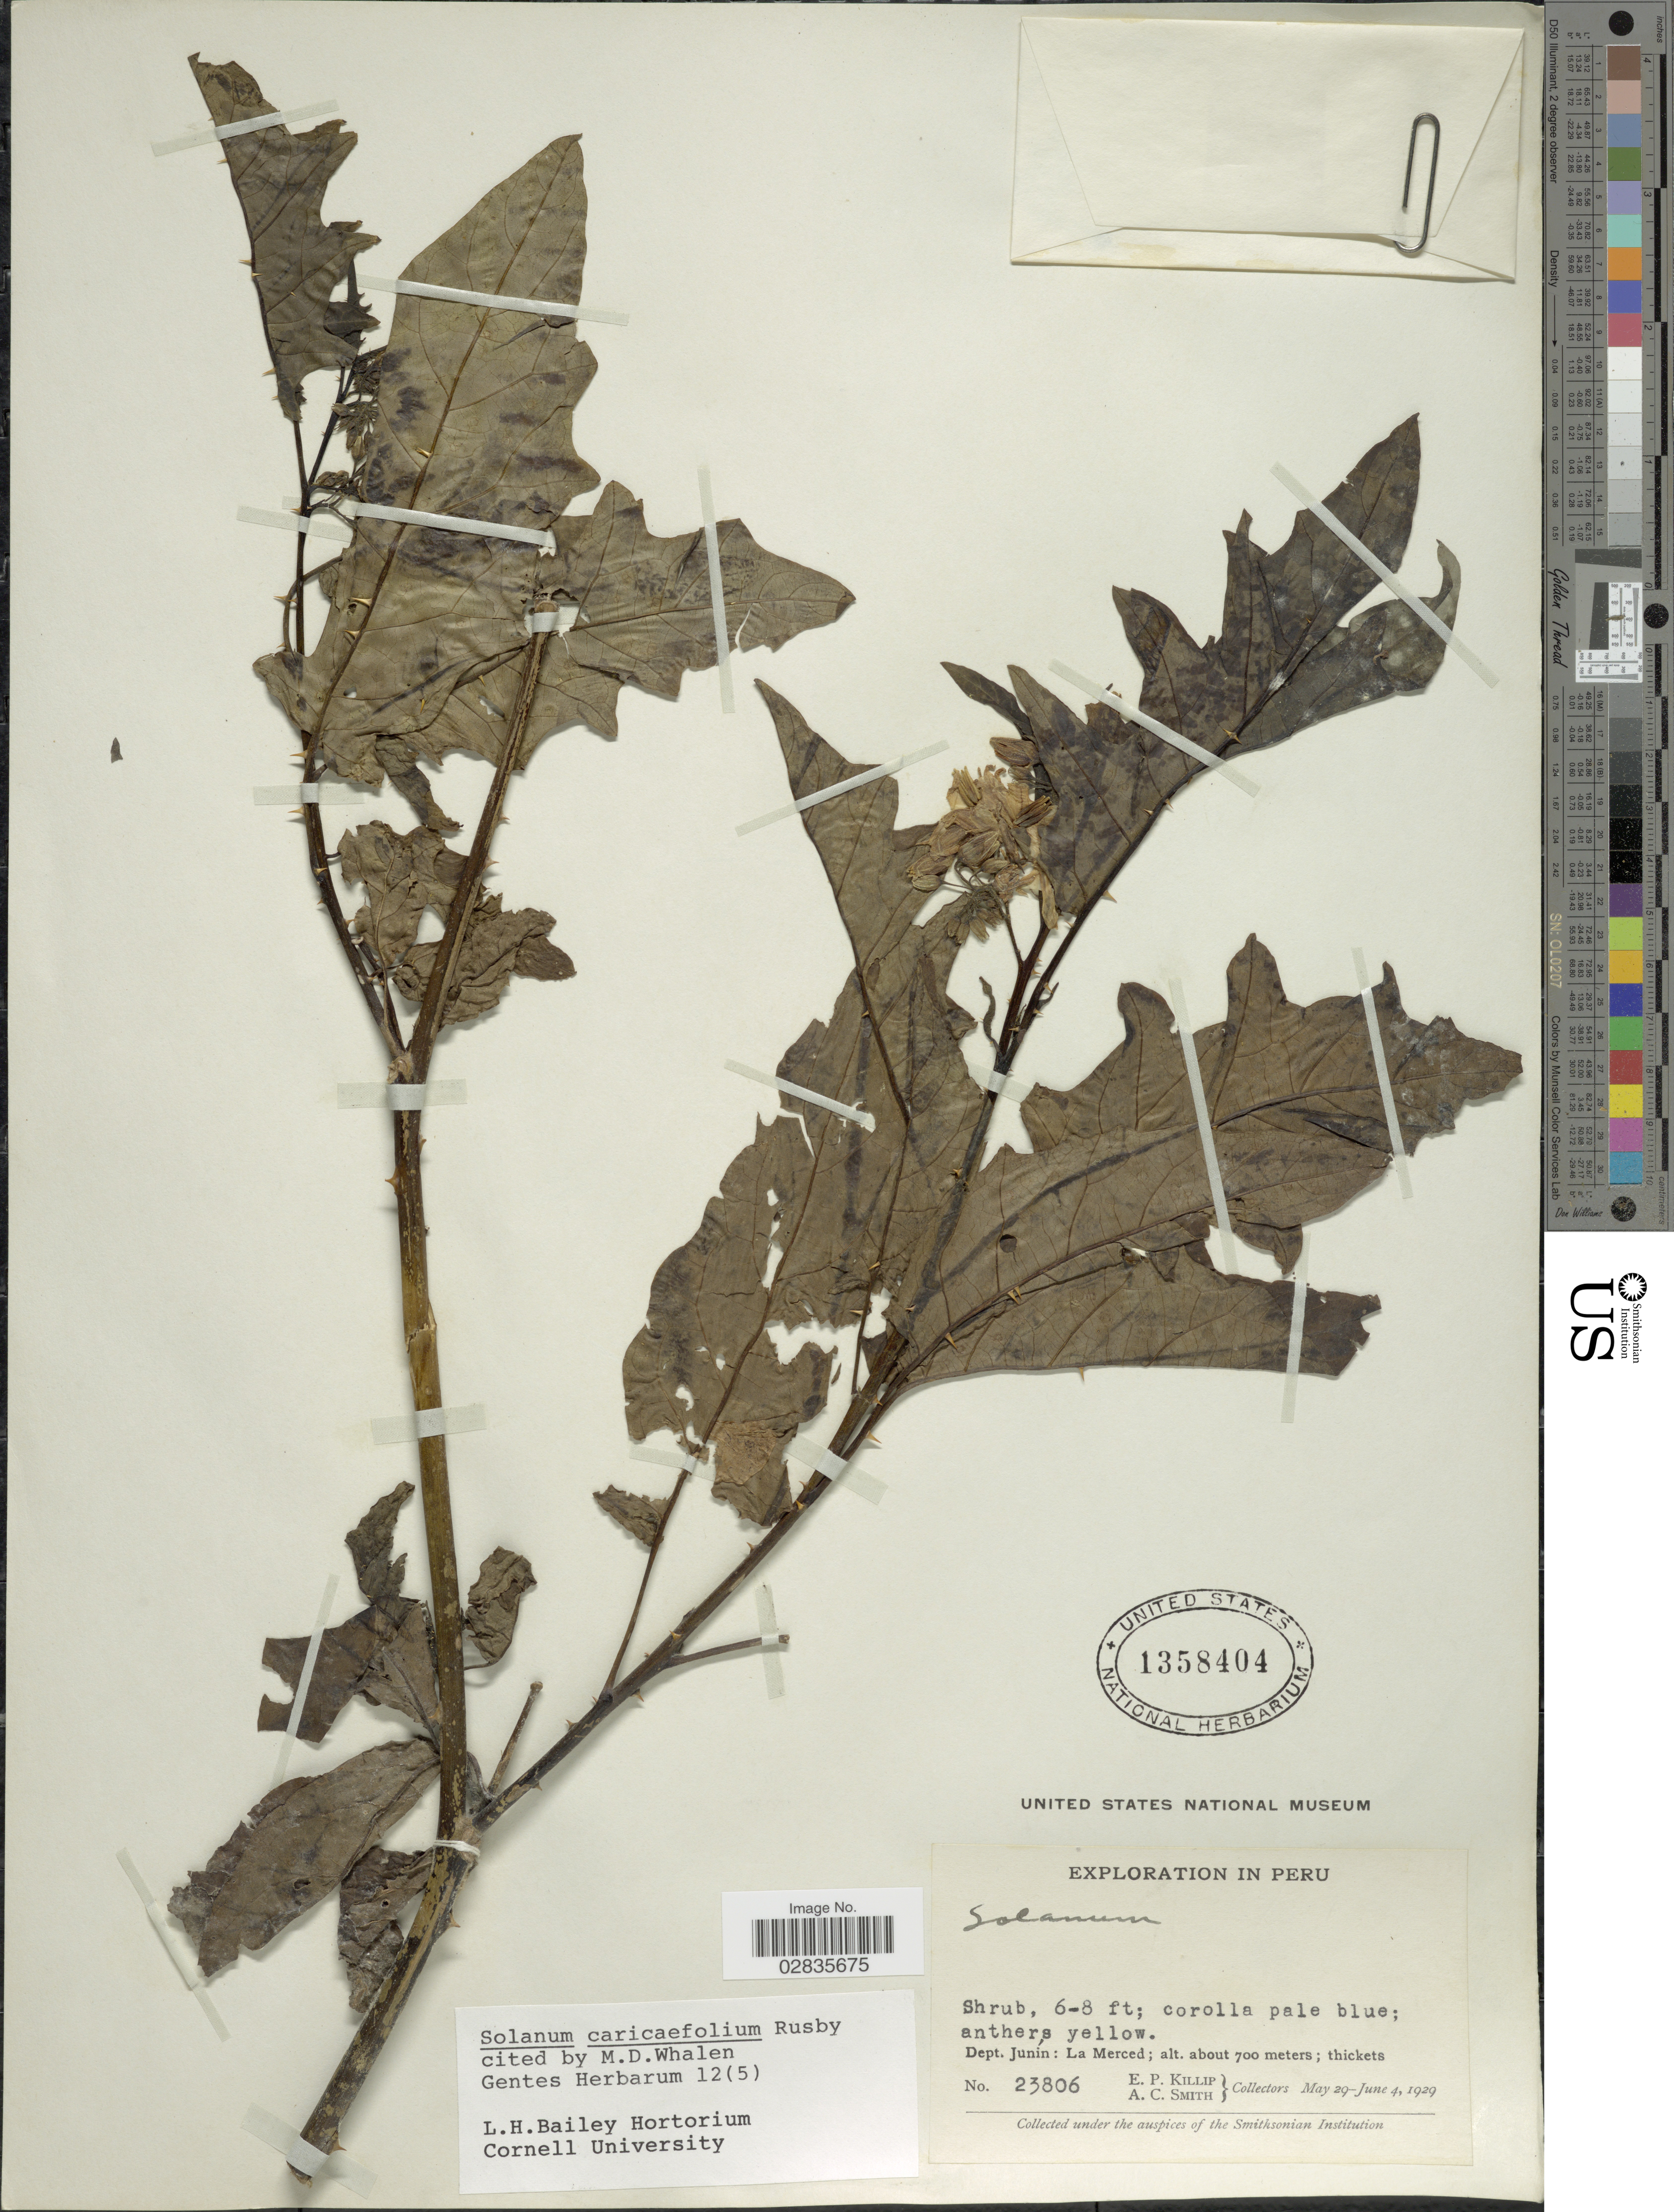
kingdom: Plantae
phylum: Tracheophyta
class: Magnoliopsida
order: Solanales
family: Solanaceae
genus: Solanum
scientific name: Solanum caricaefolium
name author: Rusby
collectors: E. P. Killip & A. C. Smith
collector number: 23806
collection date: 1929-05-29/1929-06-04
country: Peru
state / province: Junín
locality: Dept. Junín: La Merced.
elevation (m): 700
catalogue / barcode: US 1358404